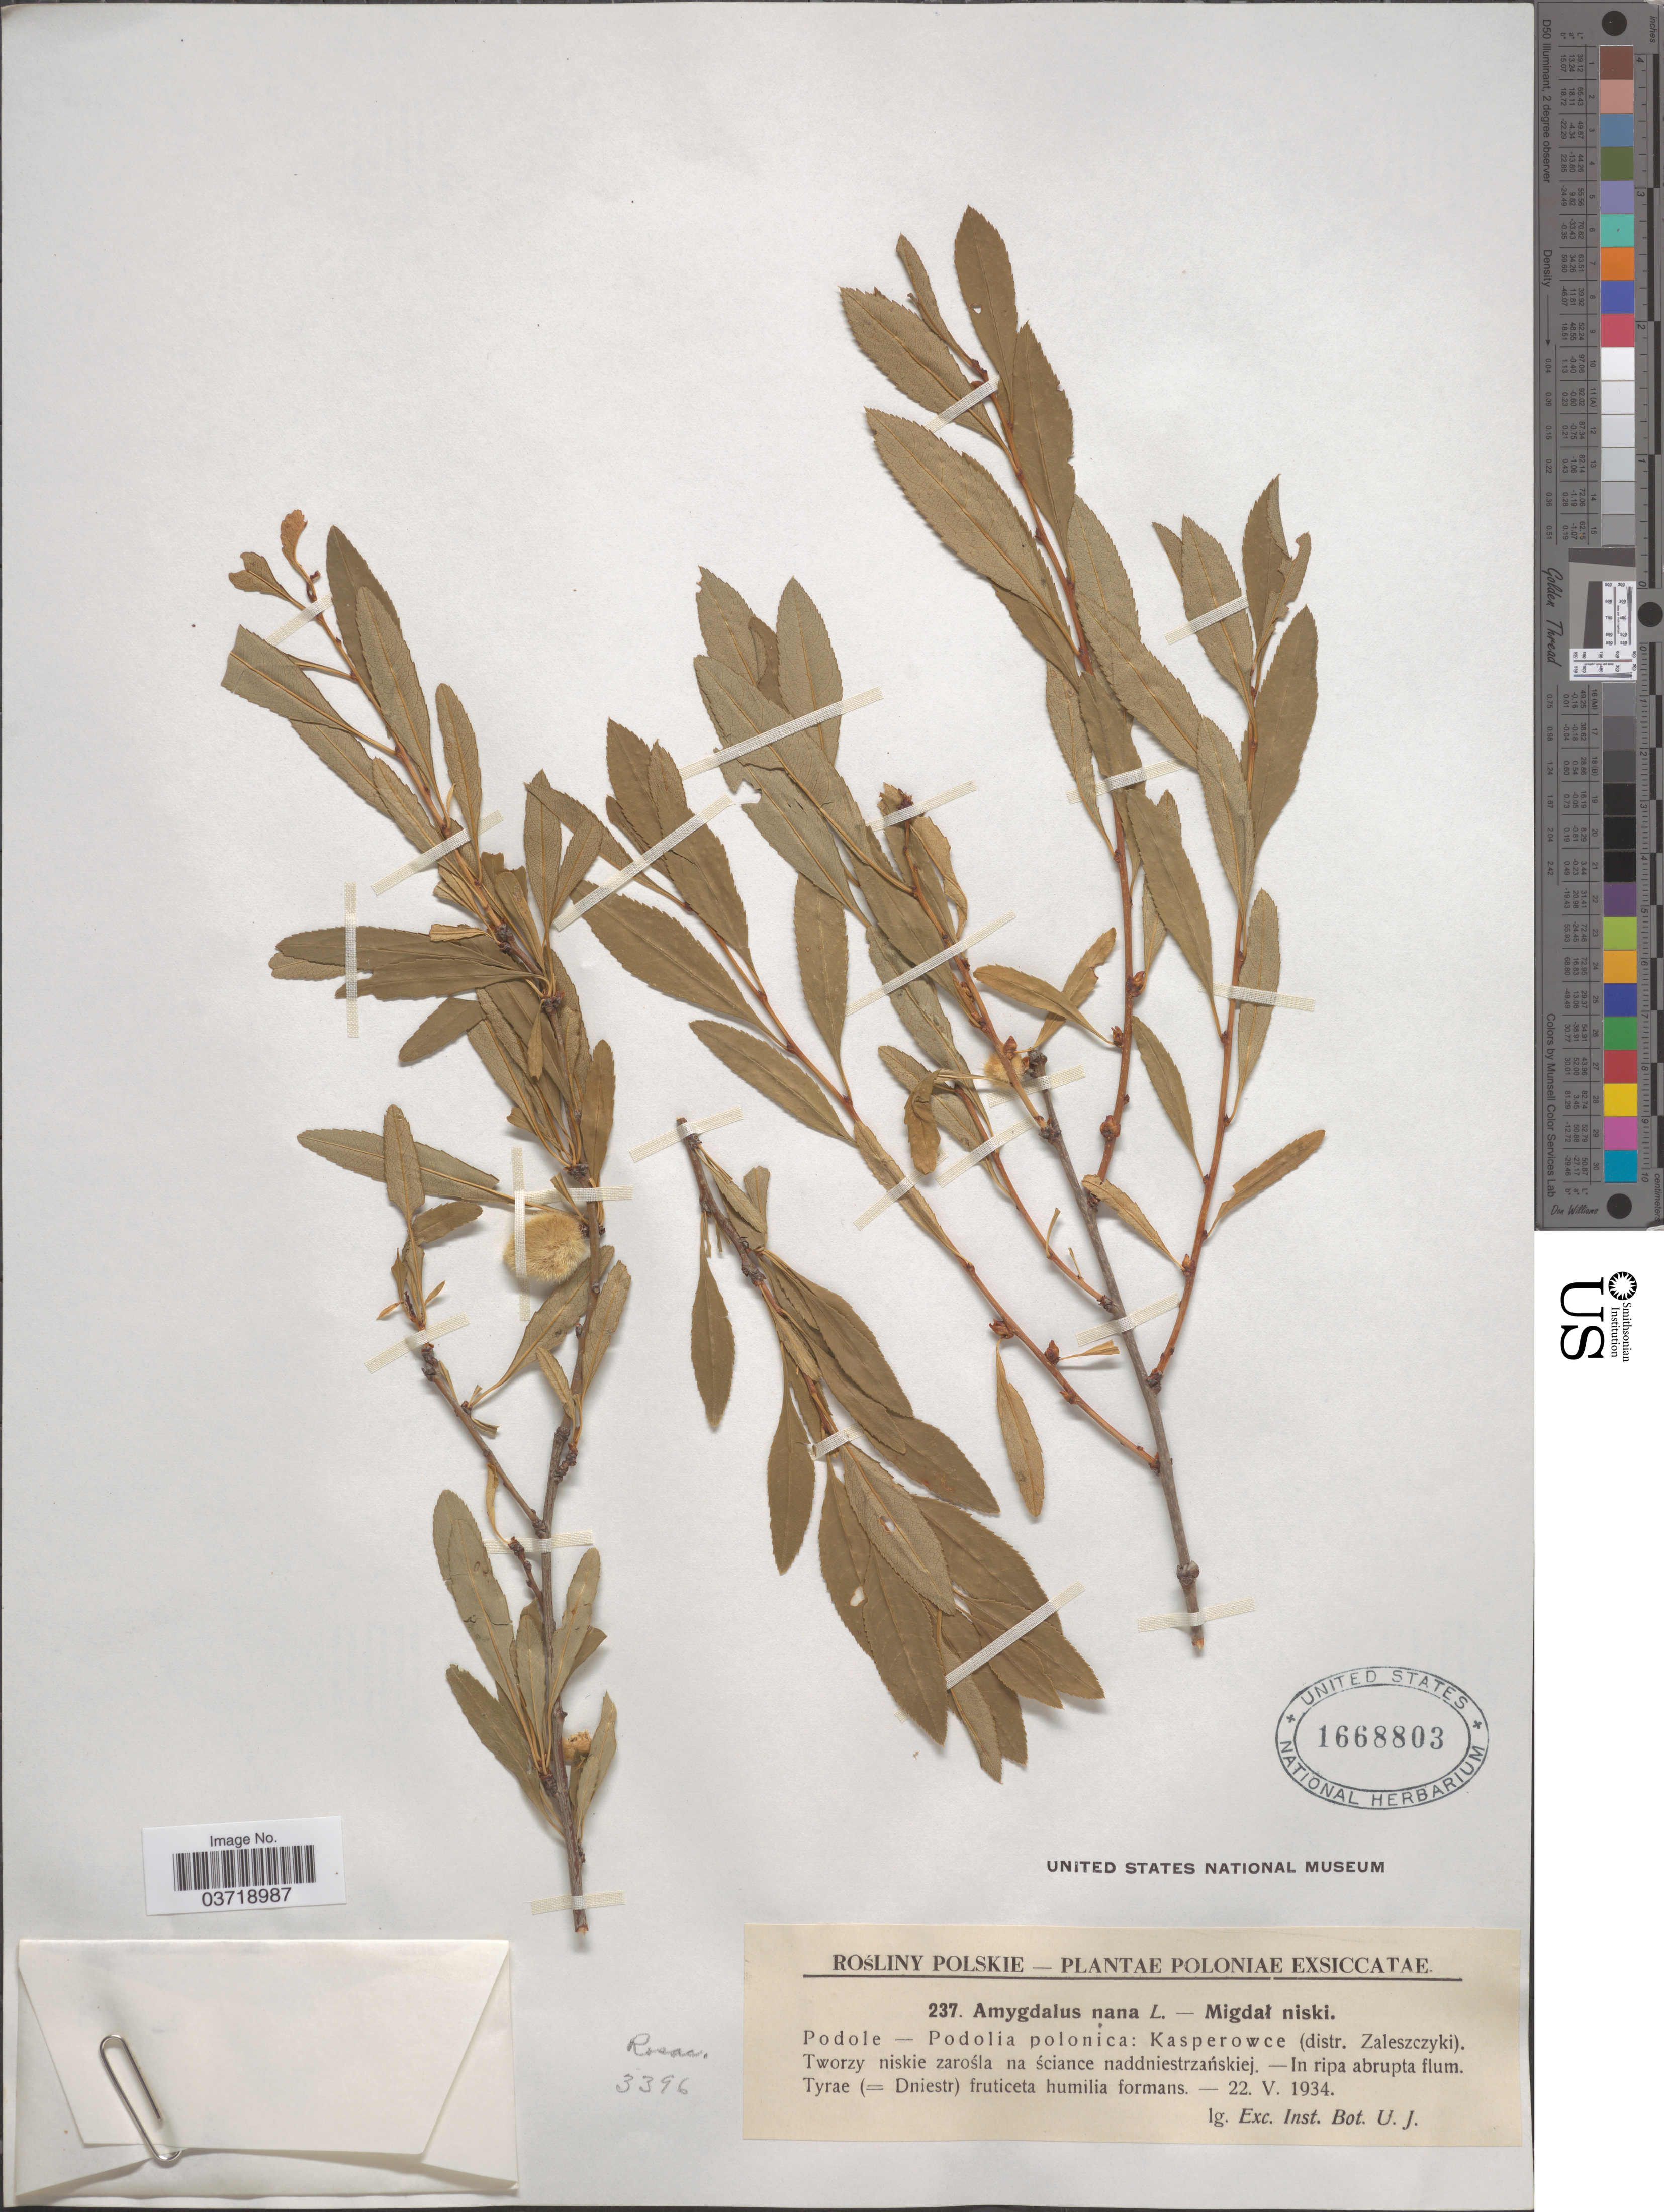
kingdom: Plantae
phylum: Tracheophyta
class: Magnoliopsida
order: Rosales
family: Rosaceae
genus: Prunus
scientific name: Prunus tenella var. tenella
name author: Batsch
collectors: Exch. Inst. Bot. U.J.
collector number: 237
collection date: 1934-05-22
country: Poland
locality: Poloniae. Podole - Podolia polonica: Kasperowce (distr. Zaleszczyki).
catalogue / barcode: US 1668803